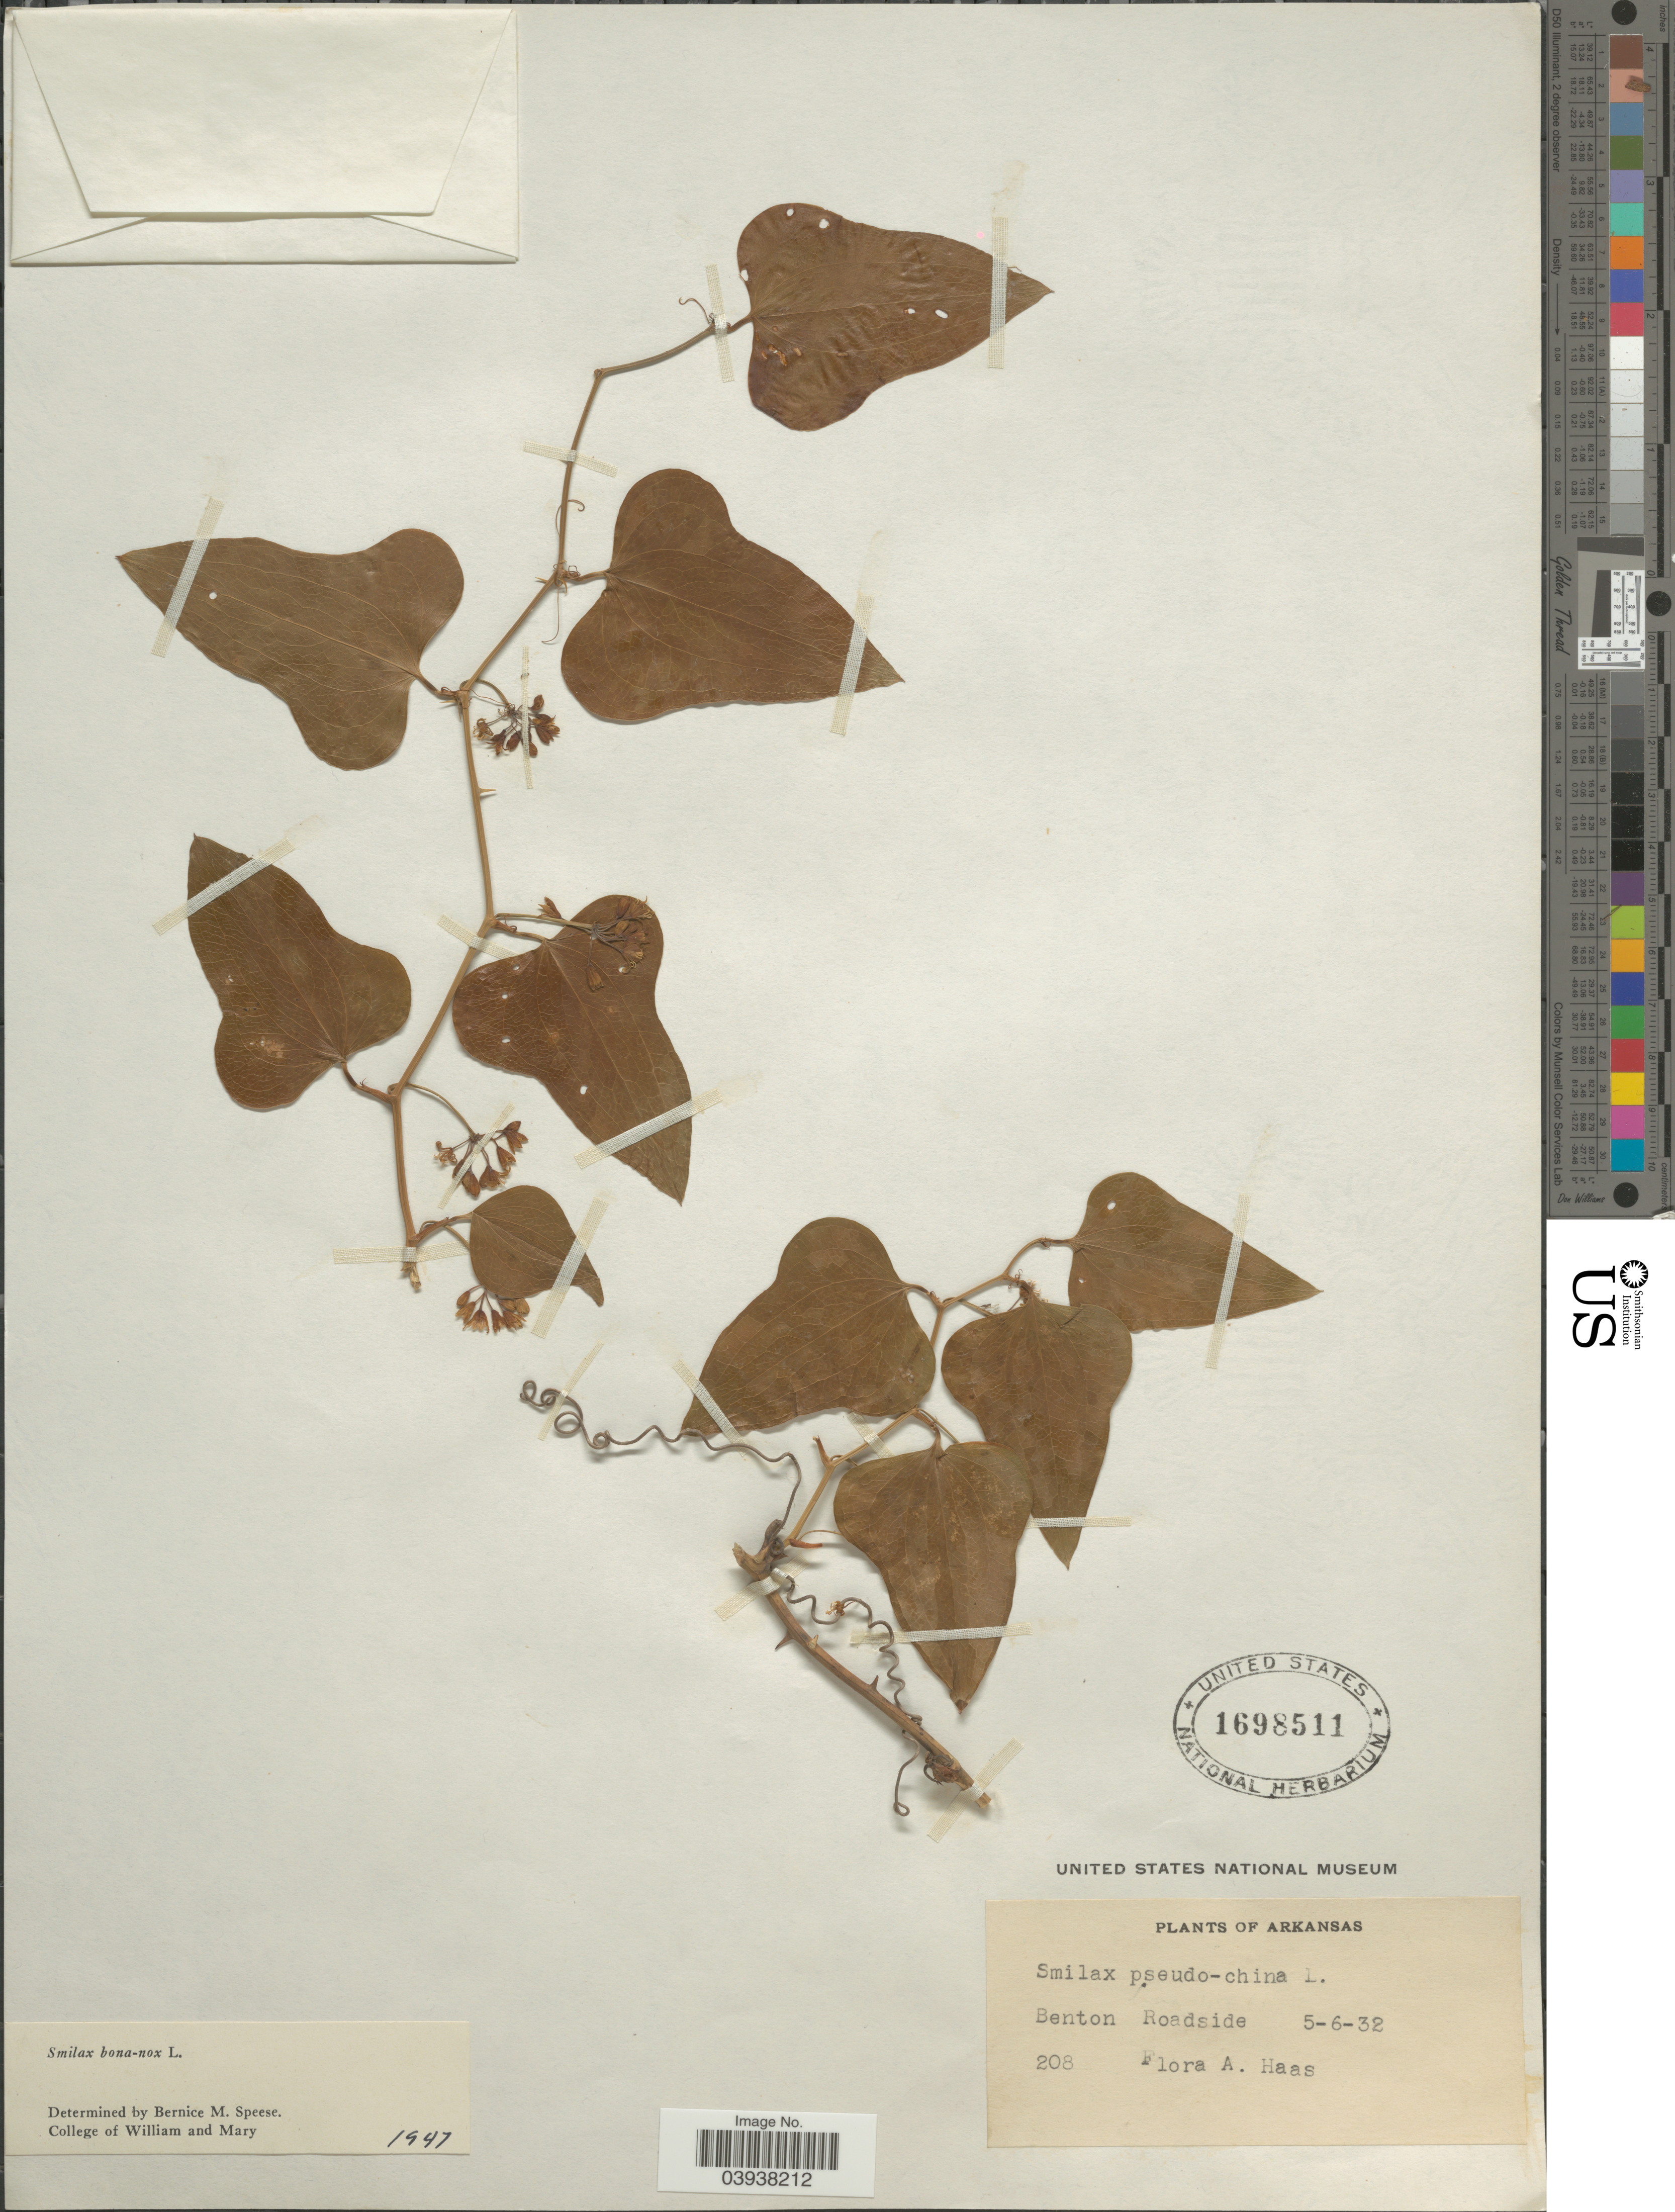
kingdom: Plantae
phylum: Tracheophyta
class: Liliopsida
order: Liliales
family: Smilacaceae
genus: Smilax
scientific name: Smilax bona-nox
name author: L.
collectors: F. A. Haas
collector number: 208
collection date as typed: Transcribed d/m/y: 6/5/32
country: United States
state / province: Arkansas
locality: Benton Roadside.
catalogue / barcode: US 1698511